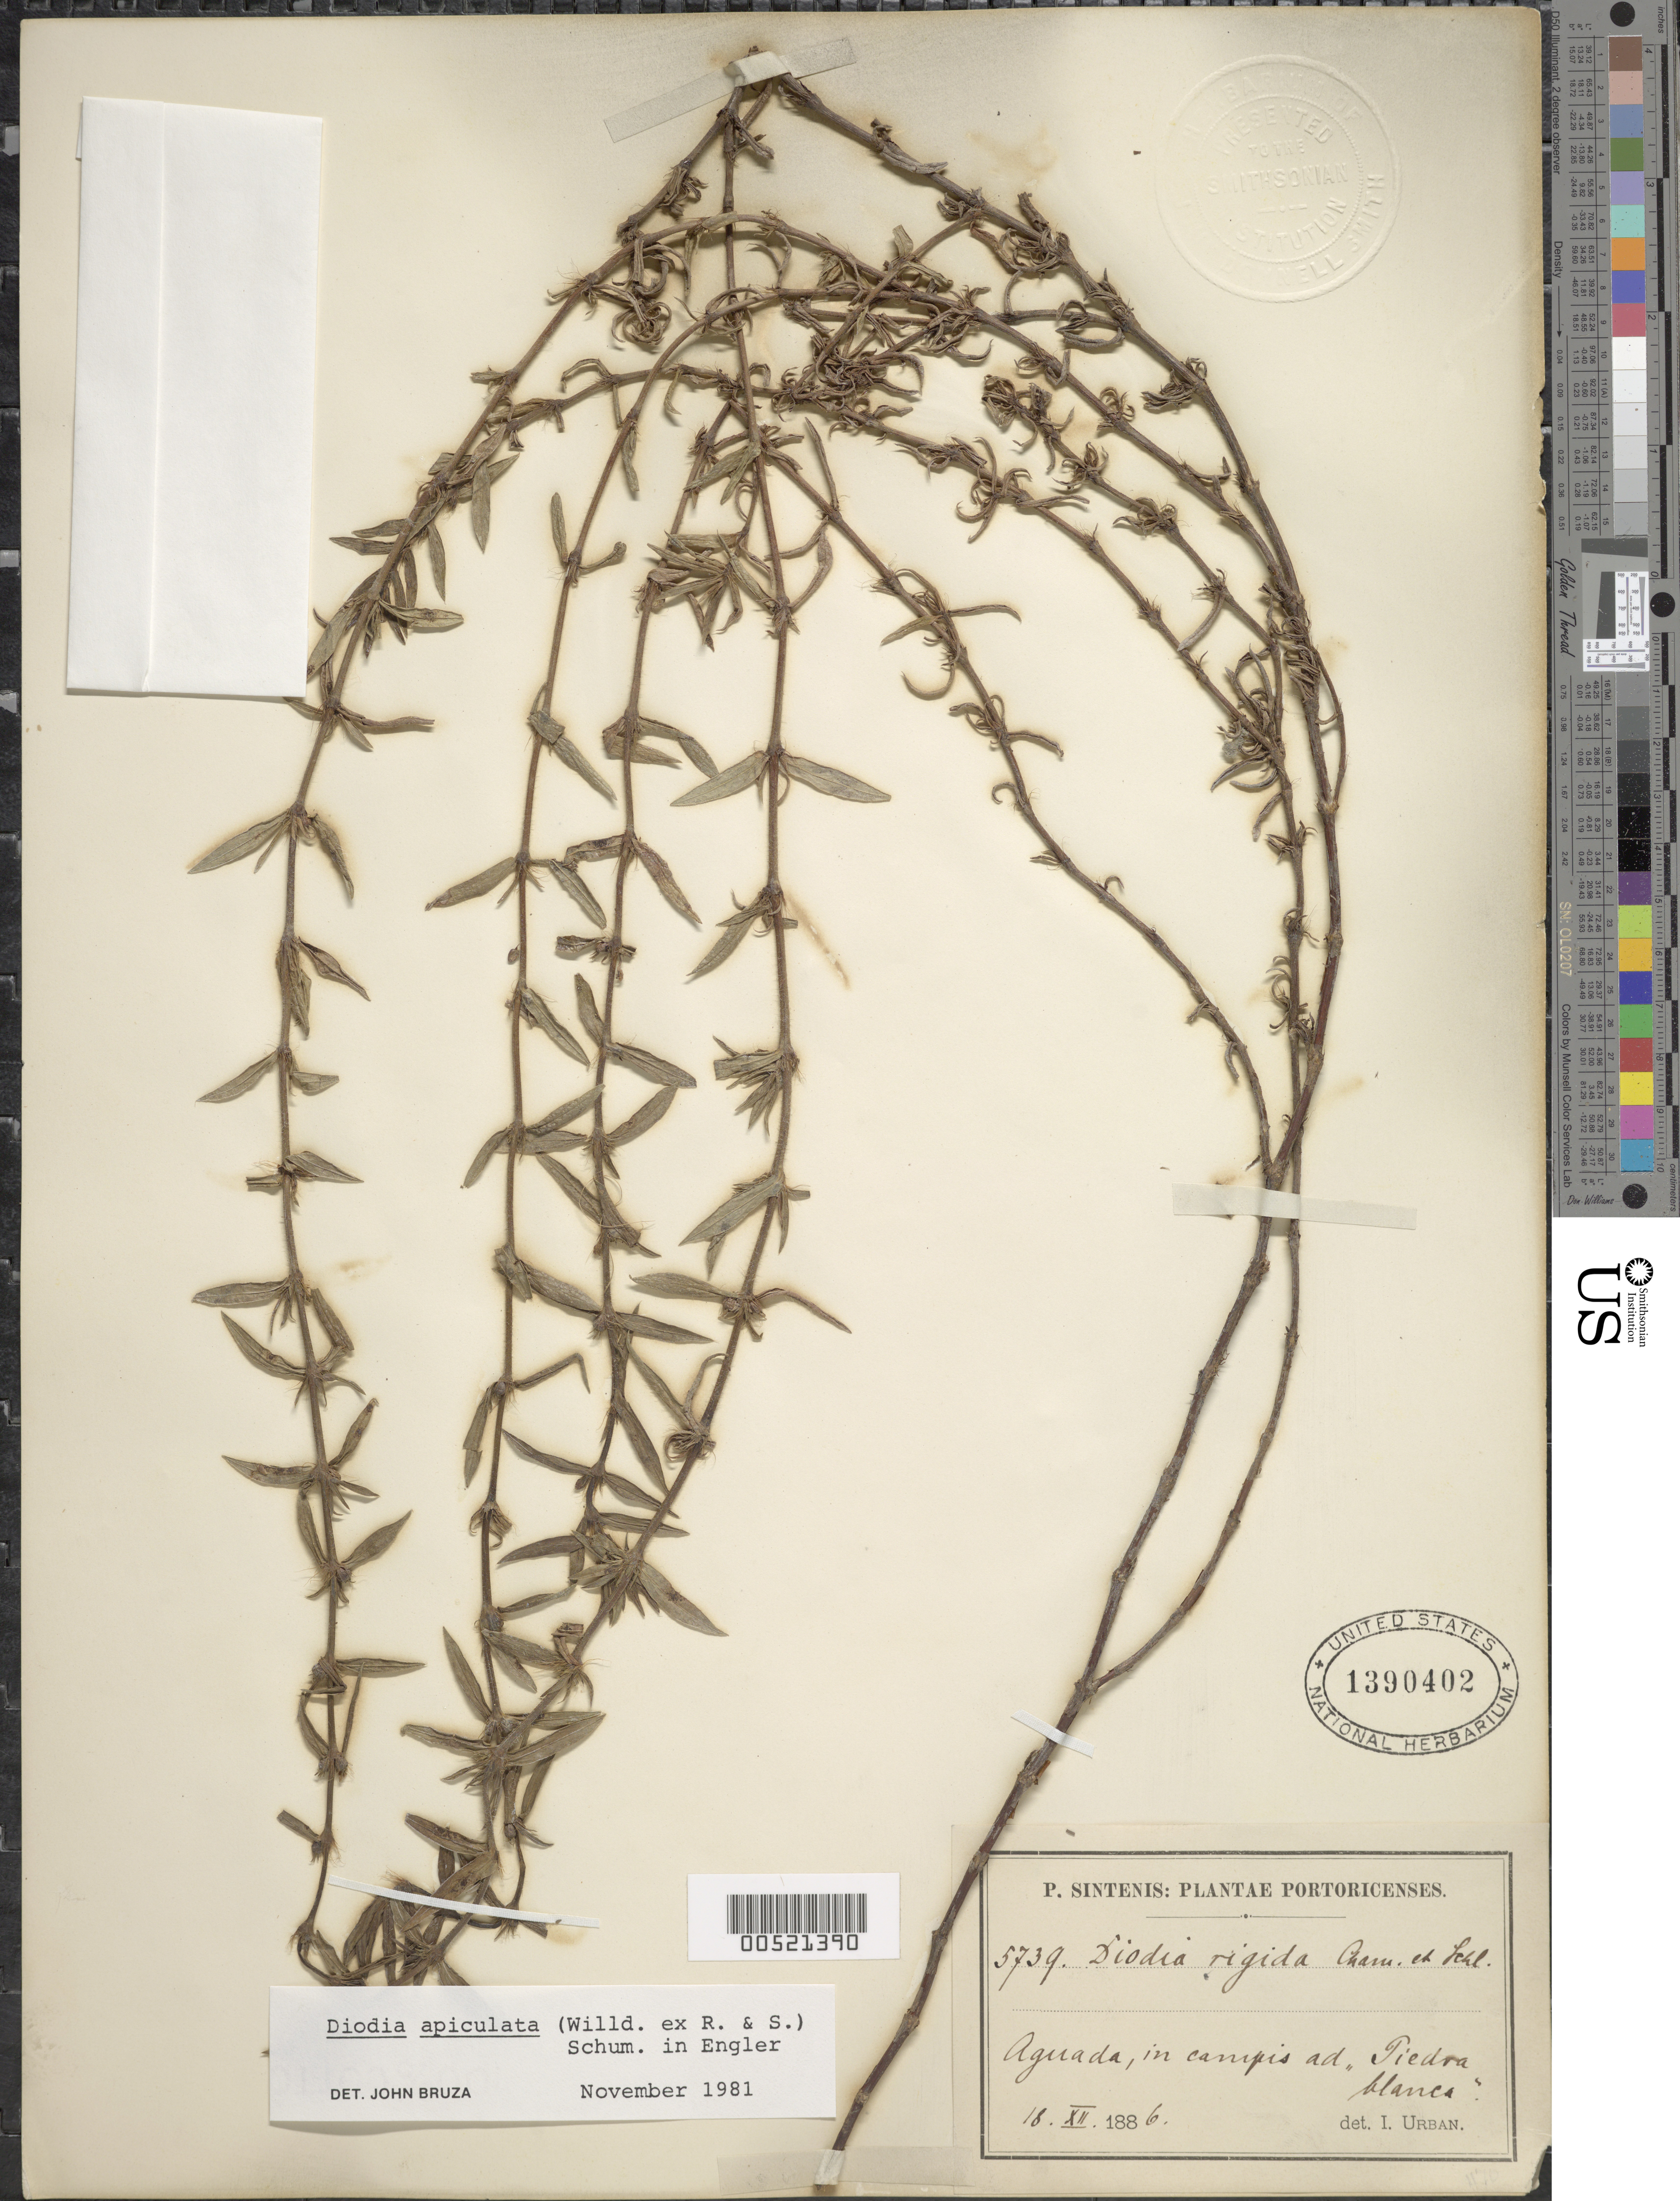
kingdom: Plantae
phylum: Tracheophyta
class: Magnoliopsida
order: Gentianales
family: Rubiaceae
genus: Diodia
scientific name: Diodia apiculata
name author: (Willd. ex Roem. & Schult.) K. Schum.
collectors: P. Sintenis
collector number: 5739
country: Puerto Rico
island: Greater Antilles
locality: Aguada, at Piedra Blanca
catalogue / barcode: US 1390402